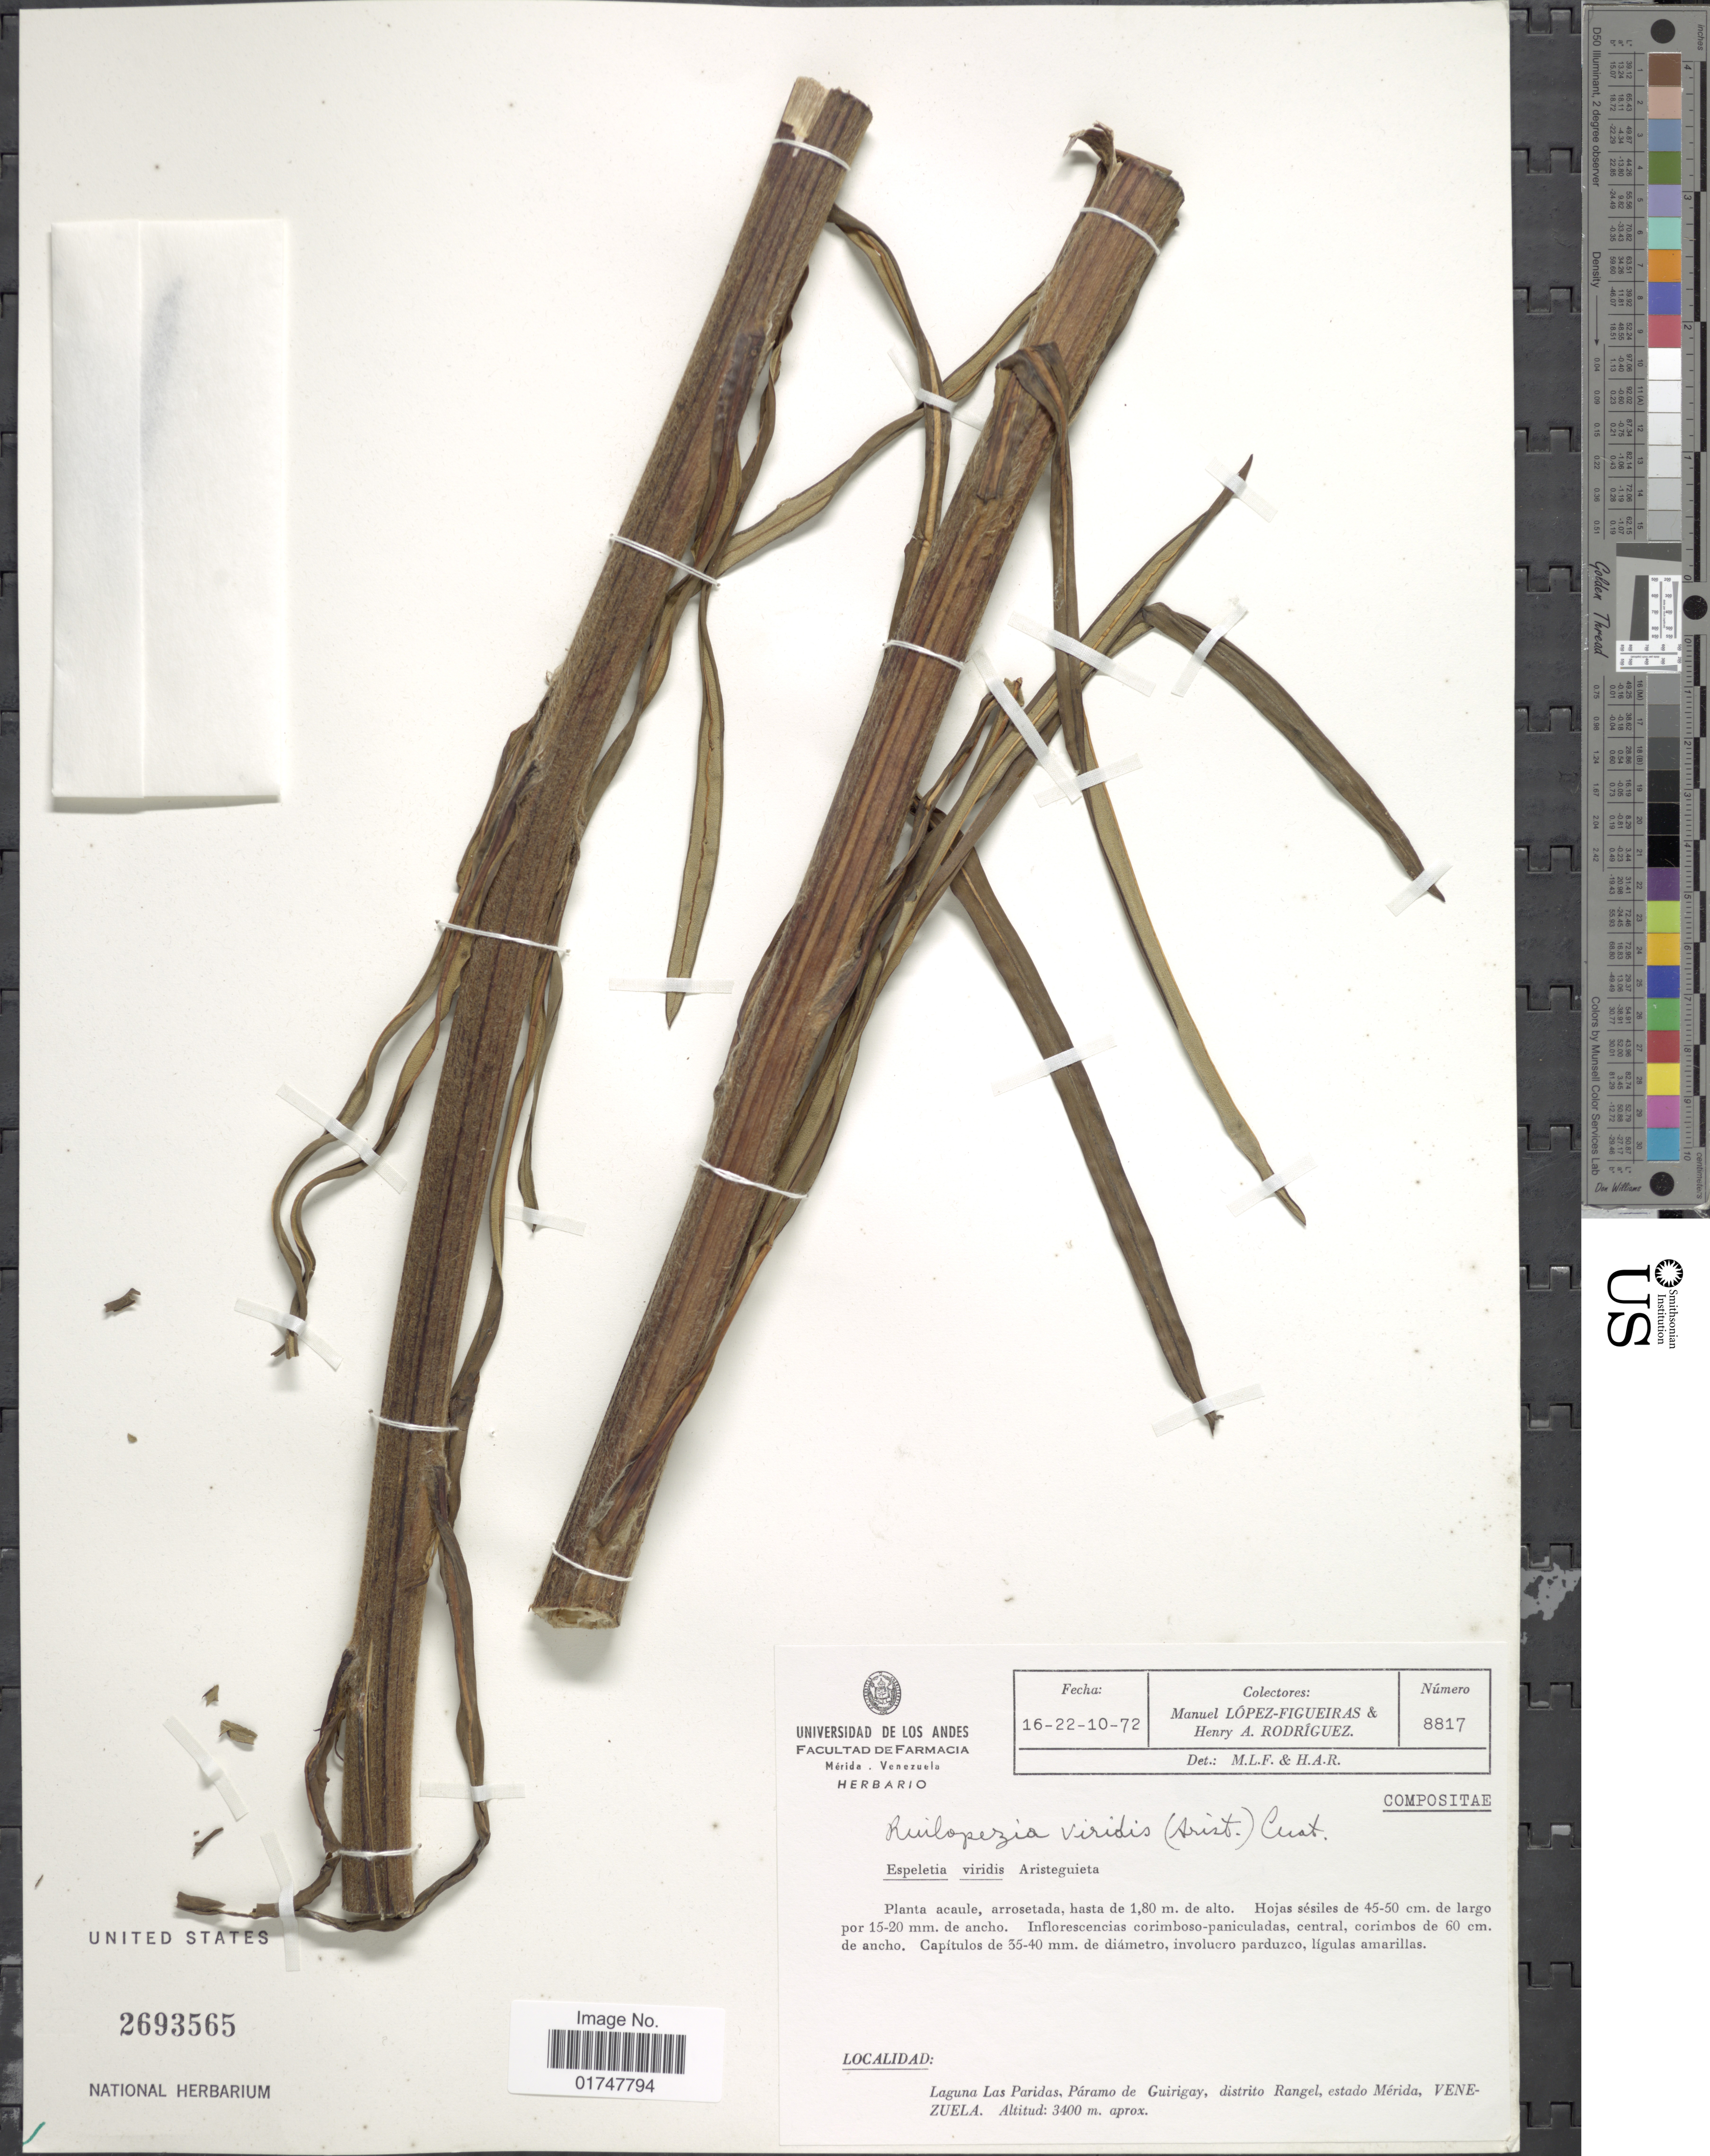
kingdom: Plantae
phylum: Tracheophyta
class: Magnoliopsida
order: Asterales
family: Asteraceae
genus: Ruilopezia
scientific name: Ruilopezia viridis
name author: (Aristeg.) Cuatrec.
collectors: M. López Figueiras & H. A. Rodriguez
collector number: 8817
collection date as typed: Transcribed d/m/y: 16/10/72 to 22/10/72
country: Venezuela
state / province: Mérida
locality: Laguna Las Paridas, Páramo de Guirigay, distrito Rangel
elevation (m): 3400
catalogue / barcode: US 2693565